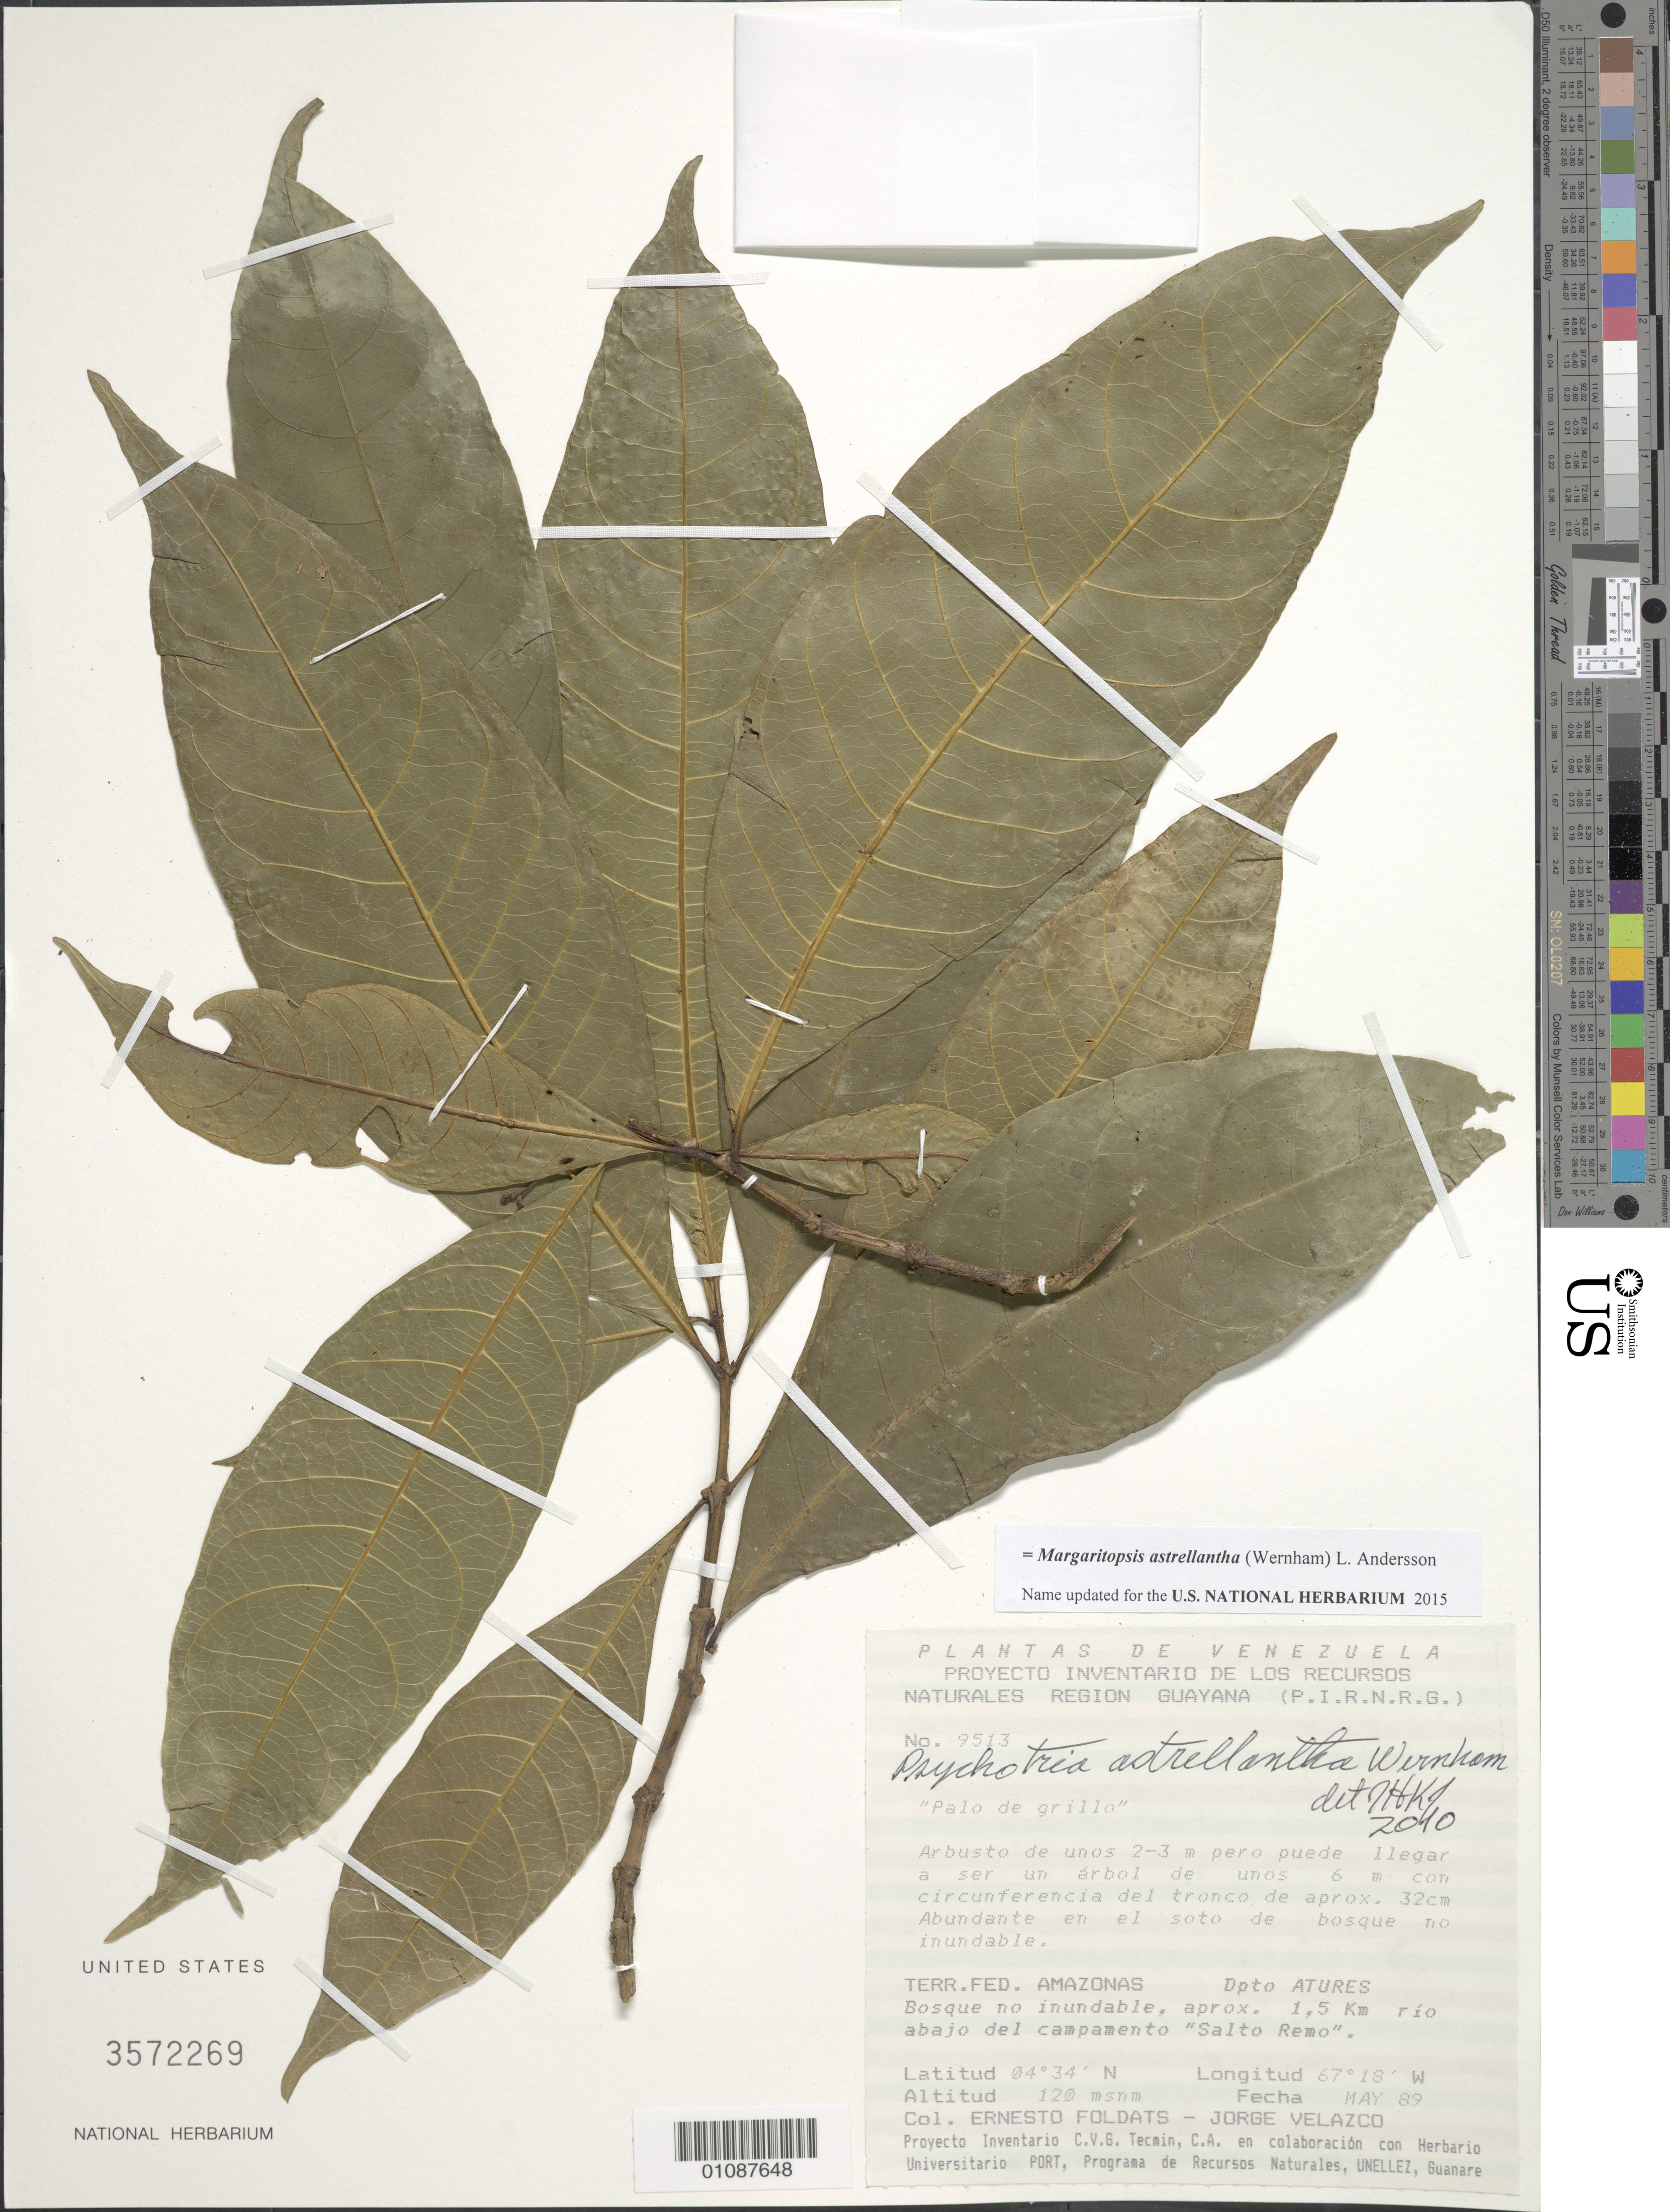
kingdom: Plantae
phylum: Tracheophyta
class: Magnoliopsida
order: Gentianales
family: Rubiaceae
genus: Psychotria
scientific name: Psychotria astrellantha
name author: Wernham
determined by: Kirkbride, J. H.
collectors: E. Foldats & J. Velazco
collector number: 9513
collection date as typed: May-89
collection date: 1989-05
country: Venezuela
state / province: Amazonas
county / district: Atures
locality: "Salto Remo," aprox. 1.5km rio abajo del campamento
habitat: Bosque no inundable. En el soto de bosque no inundable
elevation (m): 120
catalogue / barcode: US 3572269